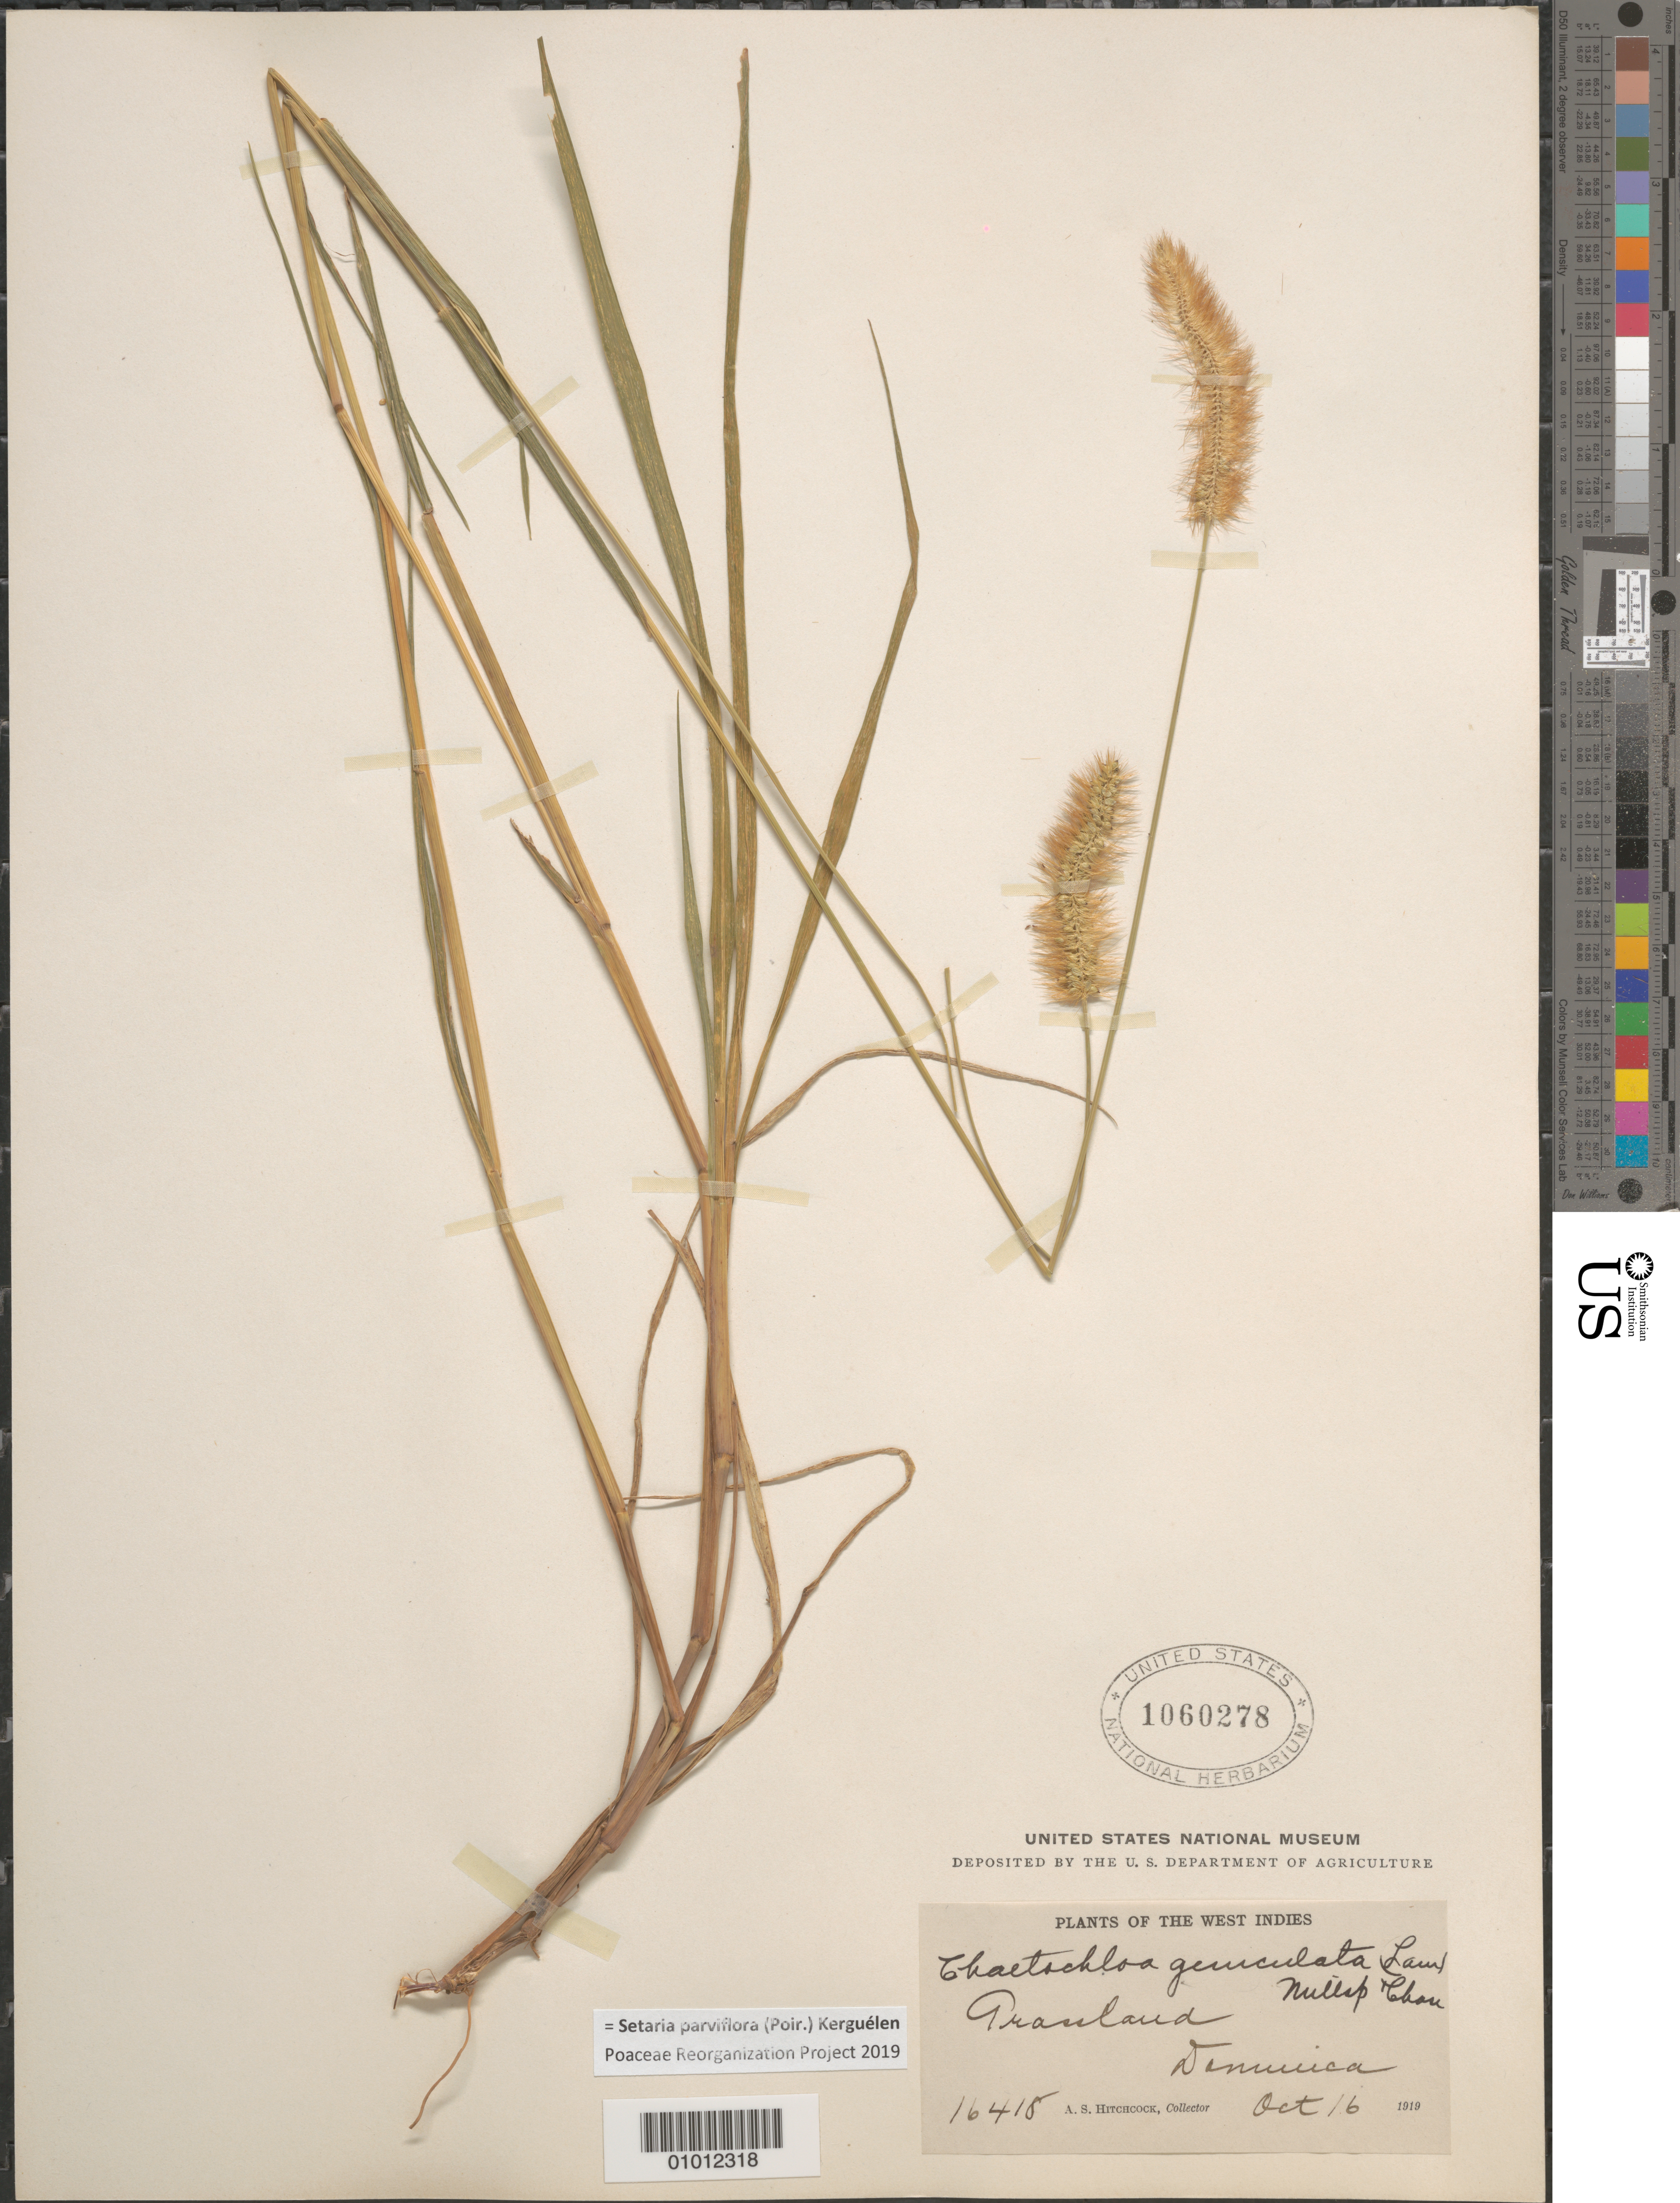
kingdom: Plantae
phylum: Tracheophyta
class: Liliopsida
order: Poales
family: Poaceae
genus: Setaria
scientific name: Setaria parviflora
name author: (Poir.) Kerguélen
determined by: Poaceae Reorganization Project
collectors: A. S. Hitchcock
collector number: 16418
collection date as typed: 16 Oct 1919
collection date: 1919-10-16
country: Dominica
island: Dominica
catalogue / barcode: US 1060278